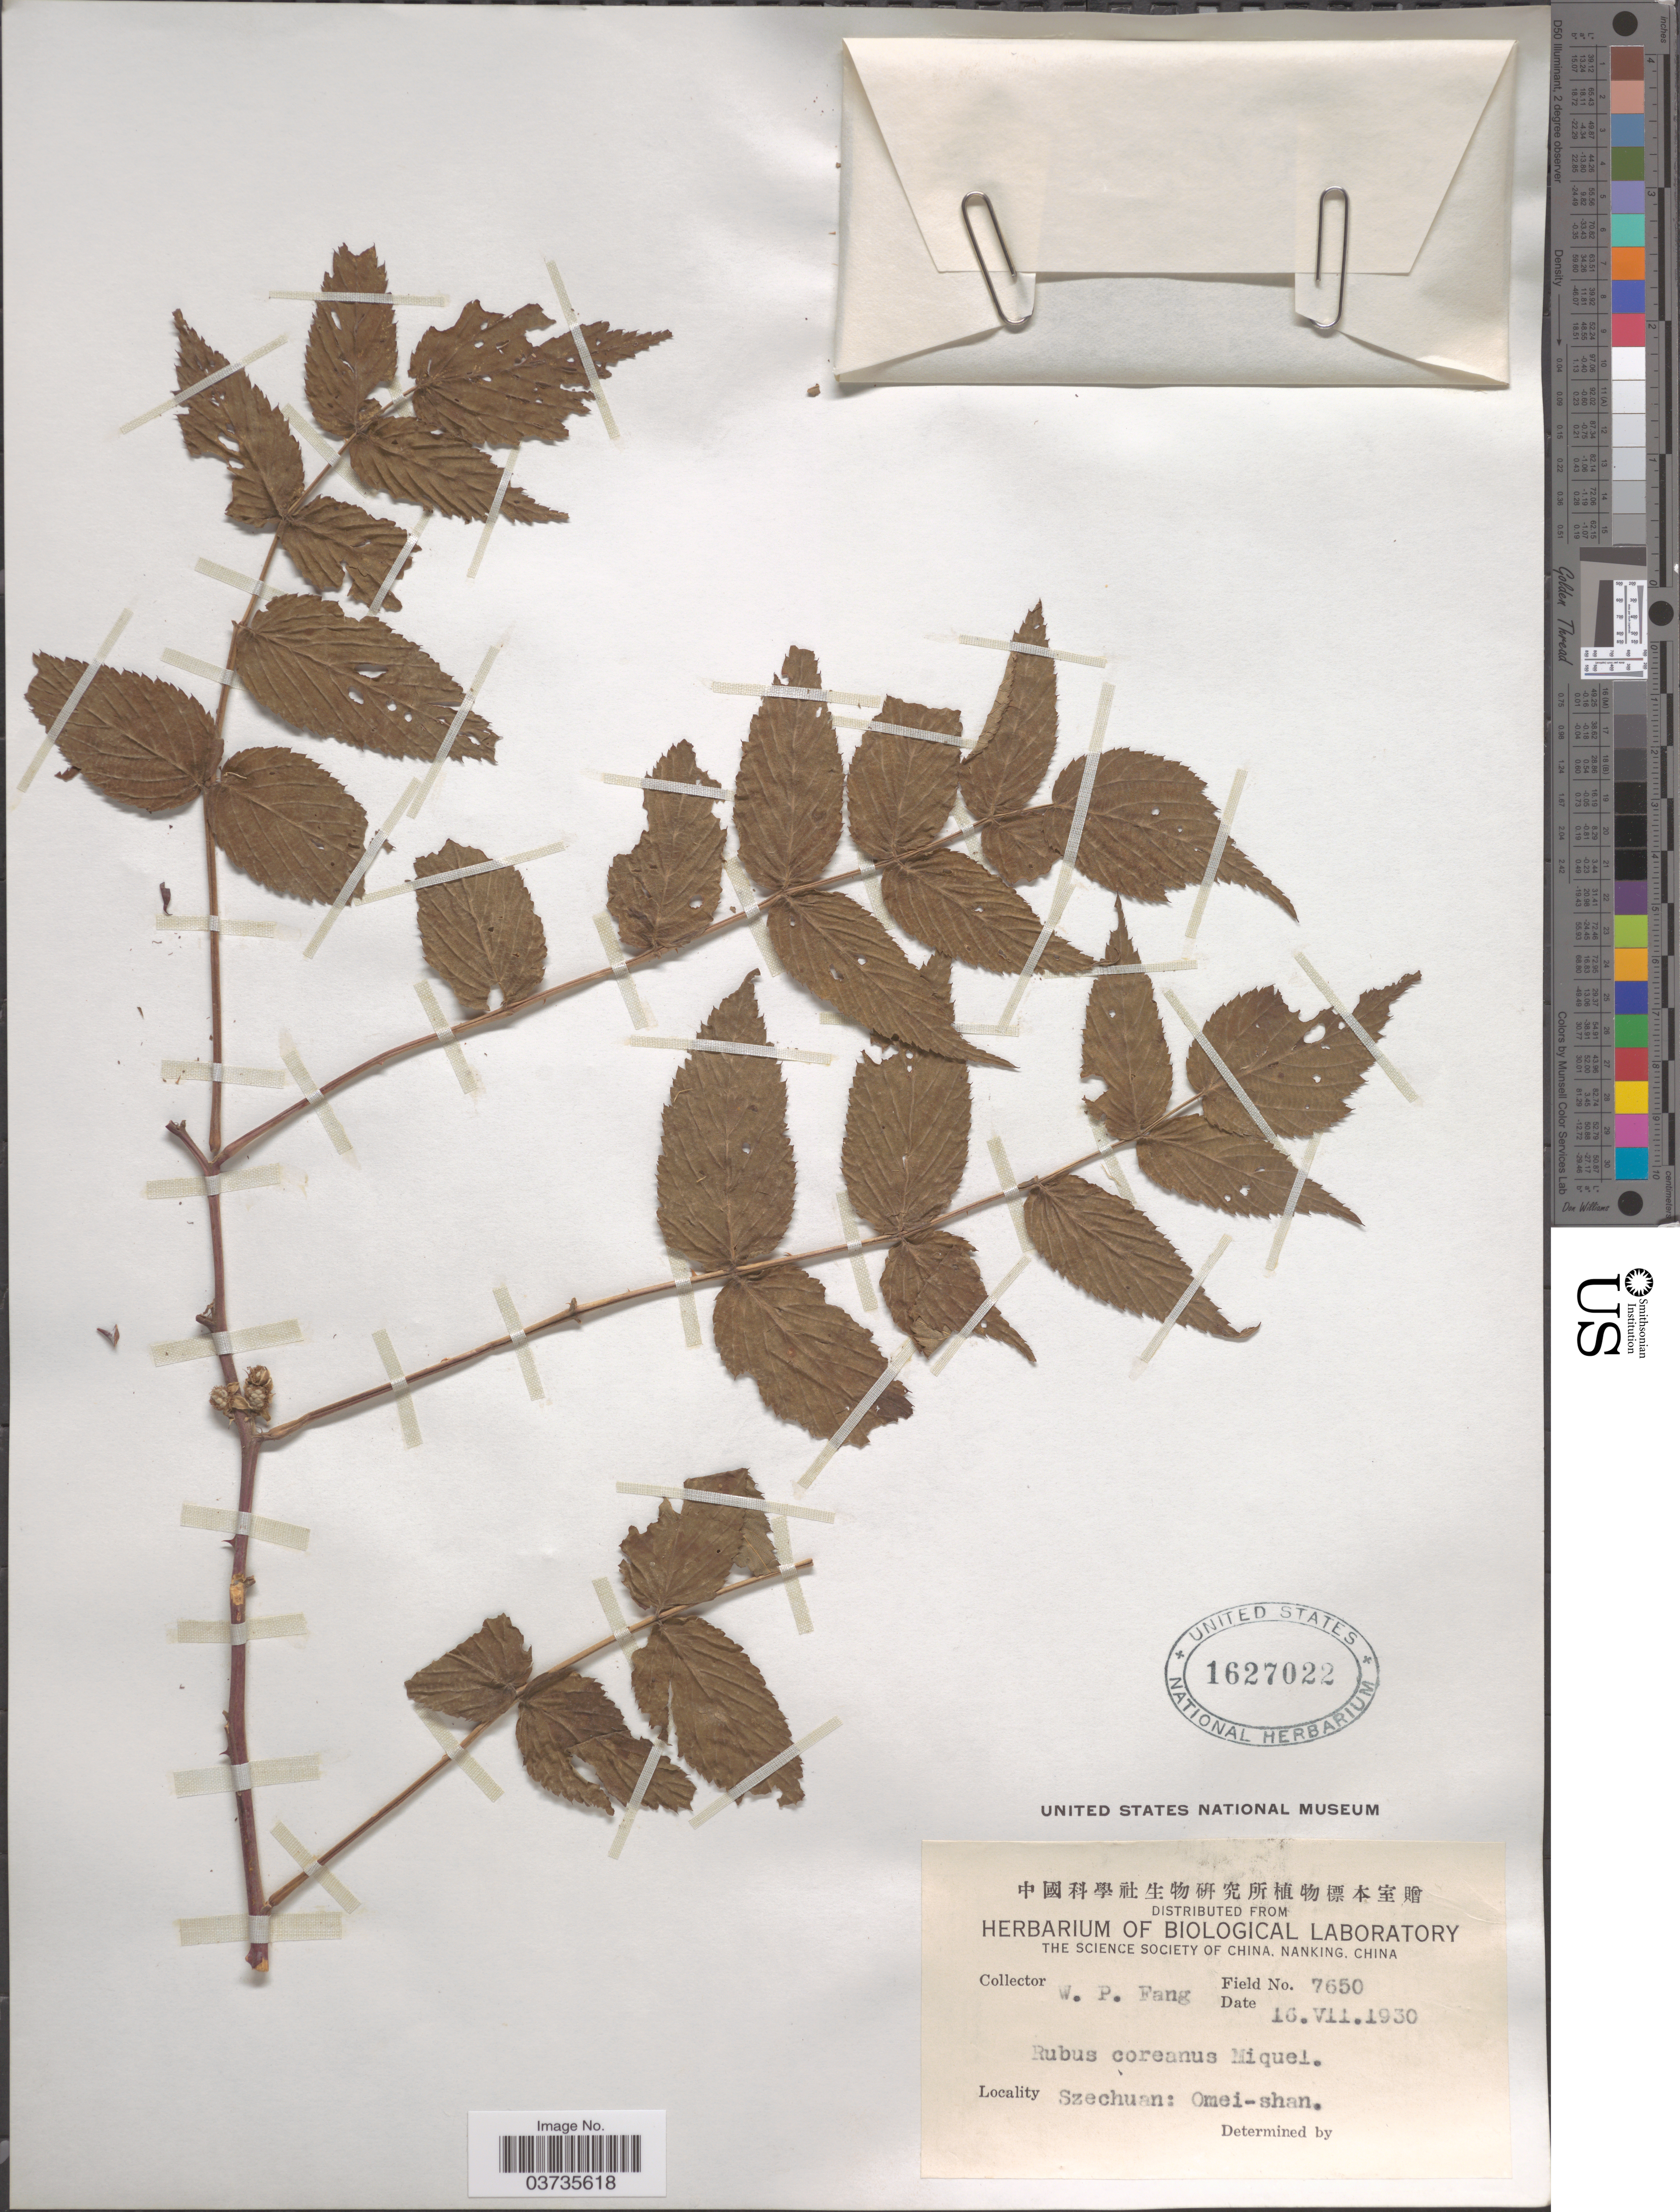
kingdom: Plantae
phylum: Tracheophyta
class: Magnoliopsida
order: Rosales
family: Rosaceae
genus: Rubus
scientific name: Rubus coreanus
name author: Miq.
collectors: W. P. Fang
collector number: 7650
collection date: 1930-07-16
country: China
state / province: Sichuan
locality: Szechuan: Omei-shan.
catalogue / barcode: US 1627022